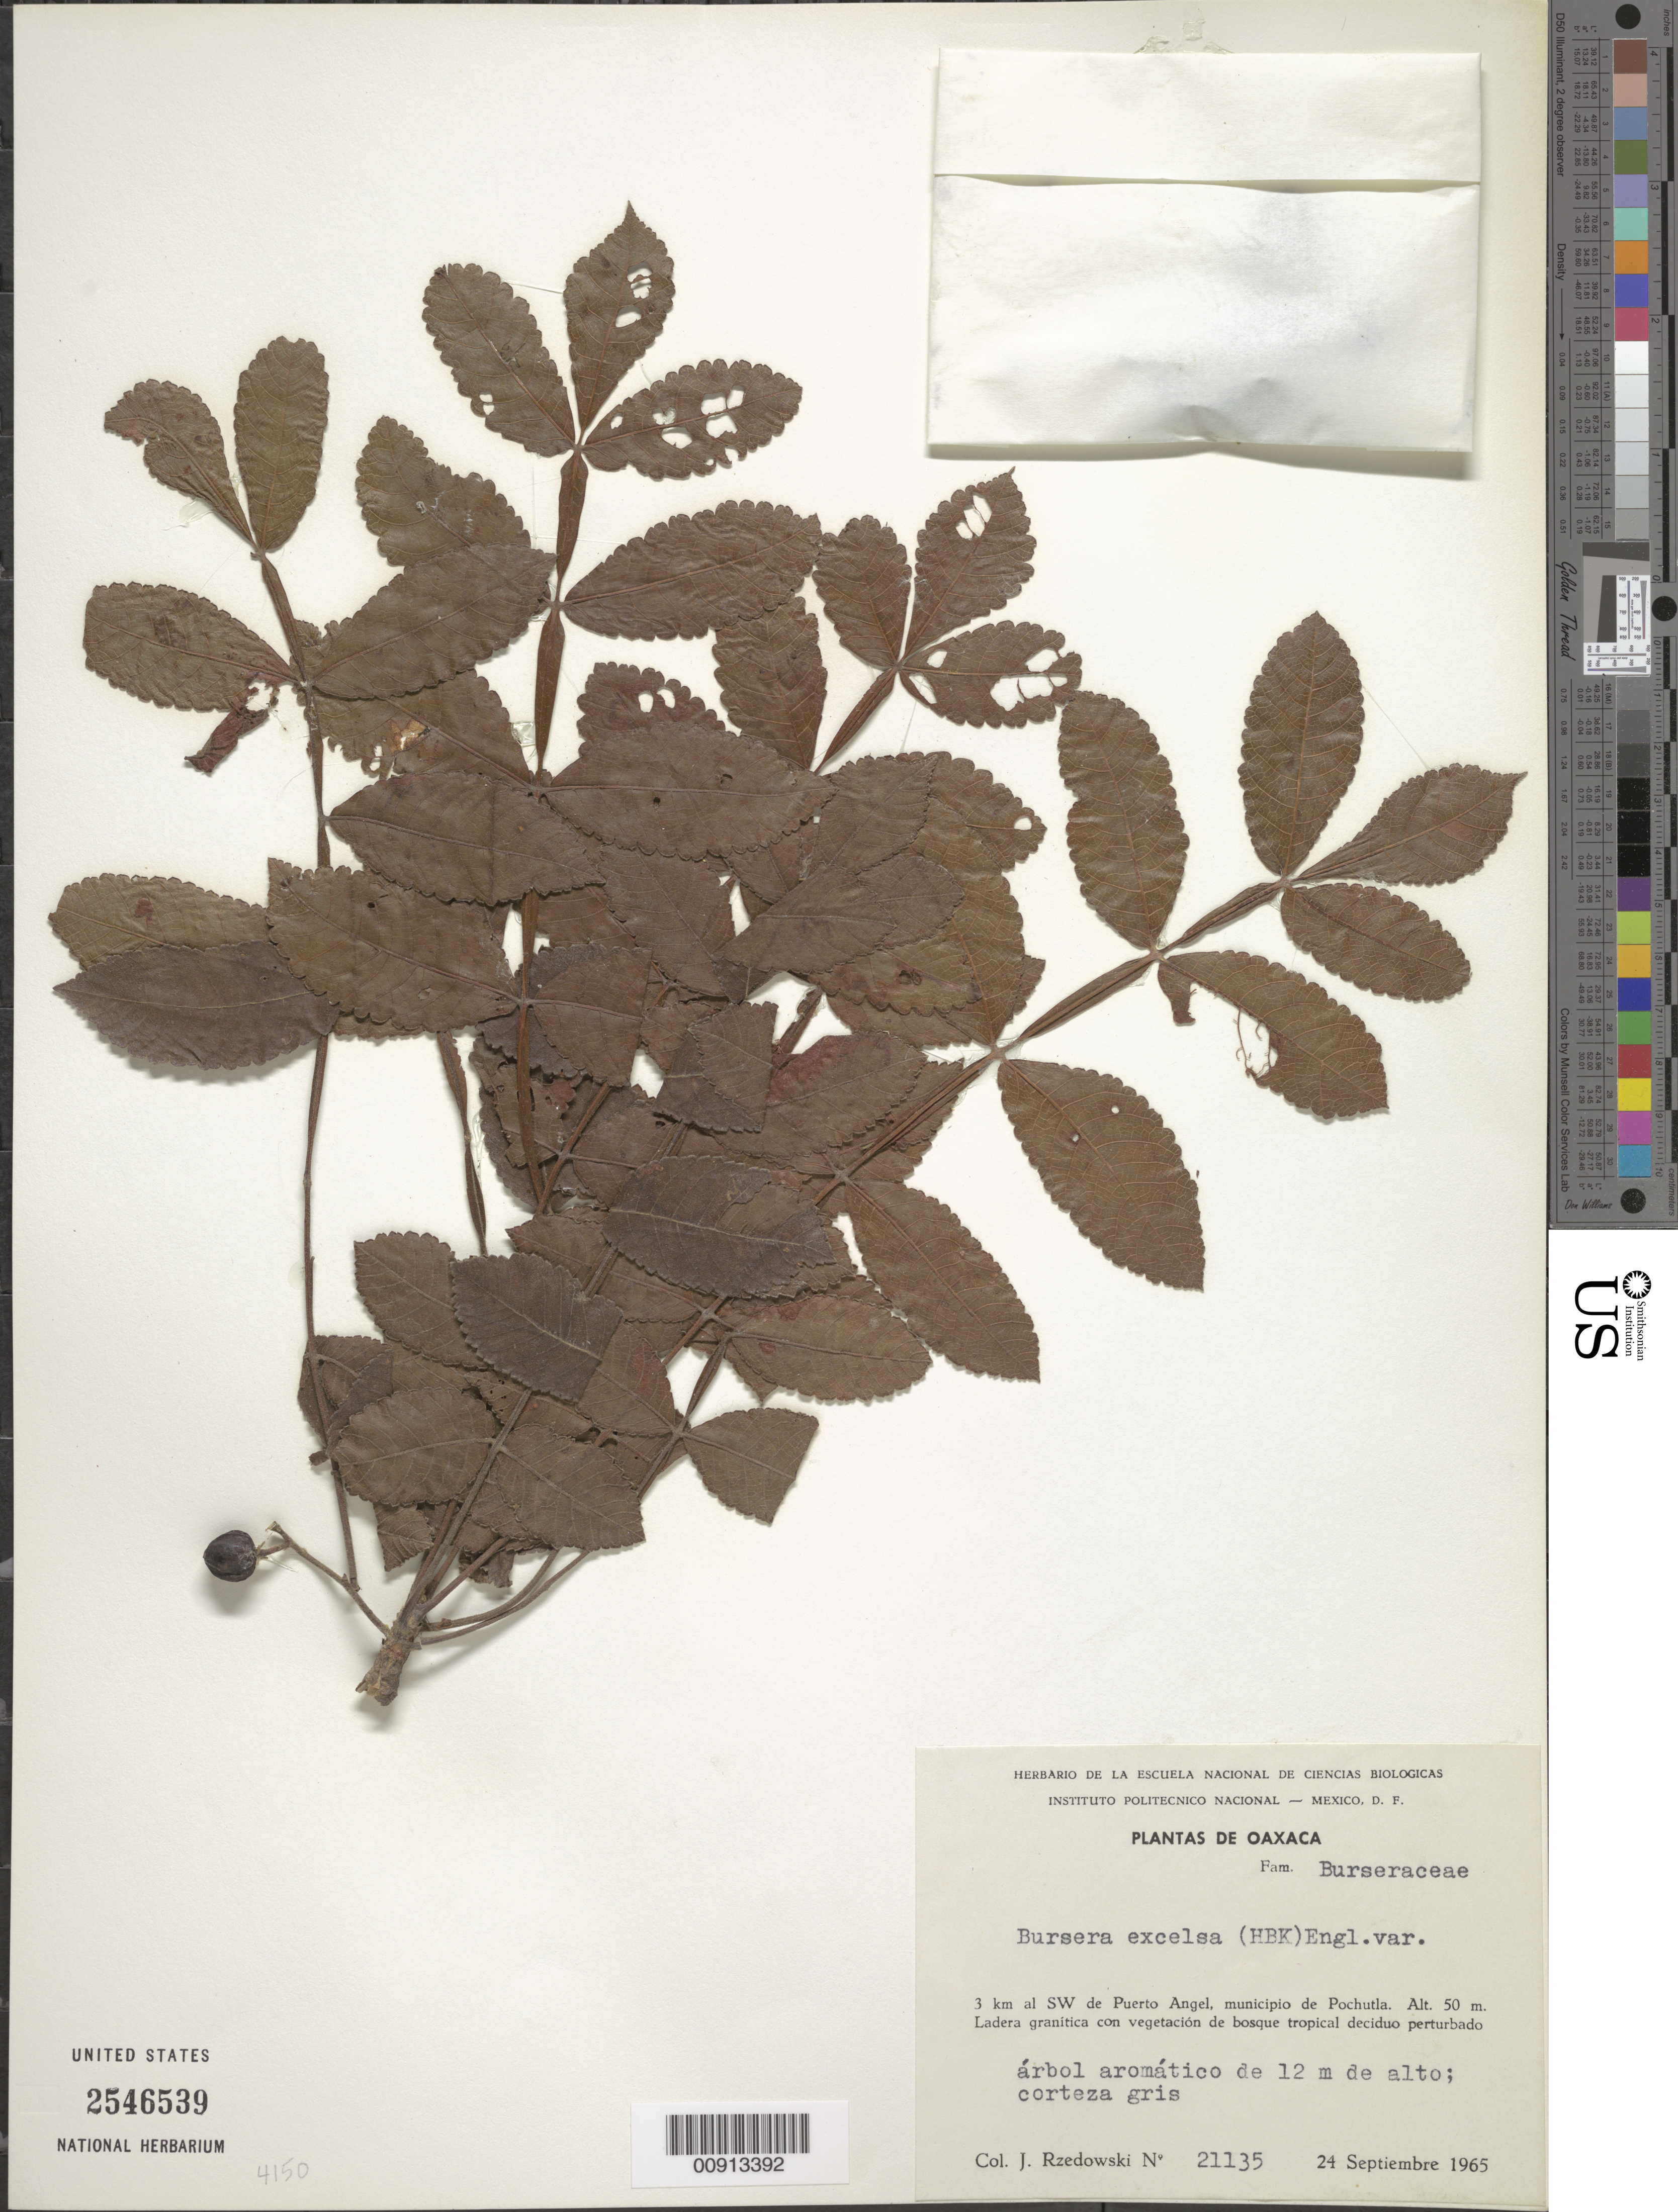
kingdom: Plantae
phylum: Tracheophyta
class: Magnoliopsida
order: Sapindales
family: Burseraceae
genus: Bursera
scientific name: Bursera excelsa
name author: (Kunth) Engl.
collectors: J. Rzedowski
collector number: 21135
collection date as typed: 24 Sep 1965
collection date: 1965-09-24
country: Mexico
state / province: Oaxaca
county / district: Pochutla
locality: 3 km al SW de Puerto Angel, municipio de Pochutla, Oaxaca.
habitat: Ladera granítica con vegetación de bosque tropical deciduo perturbado.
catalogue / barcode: US 2546539